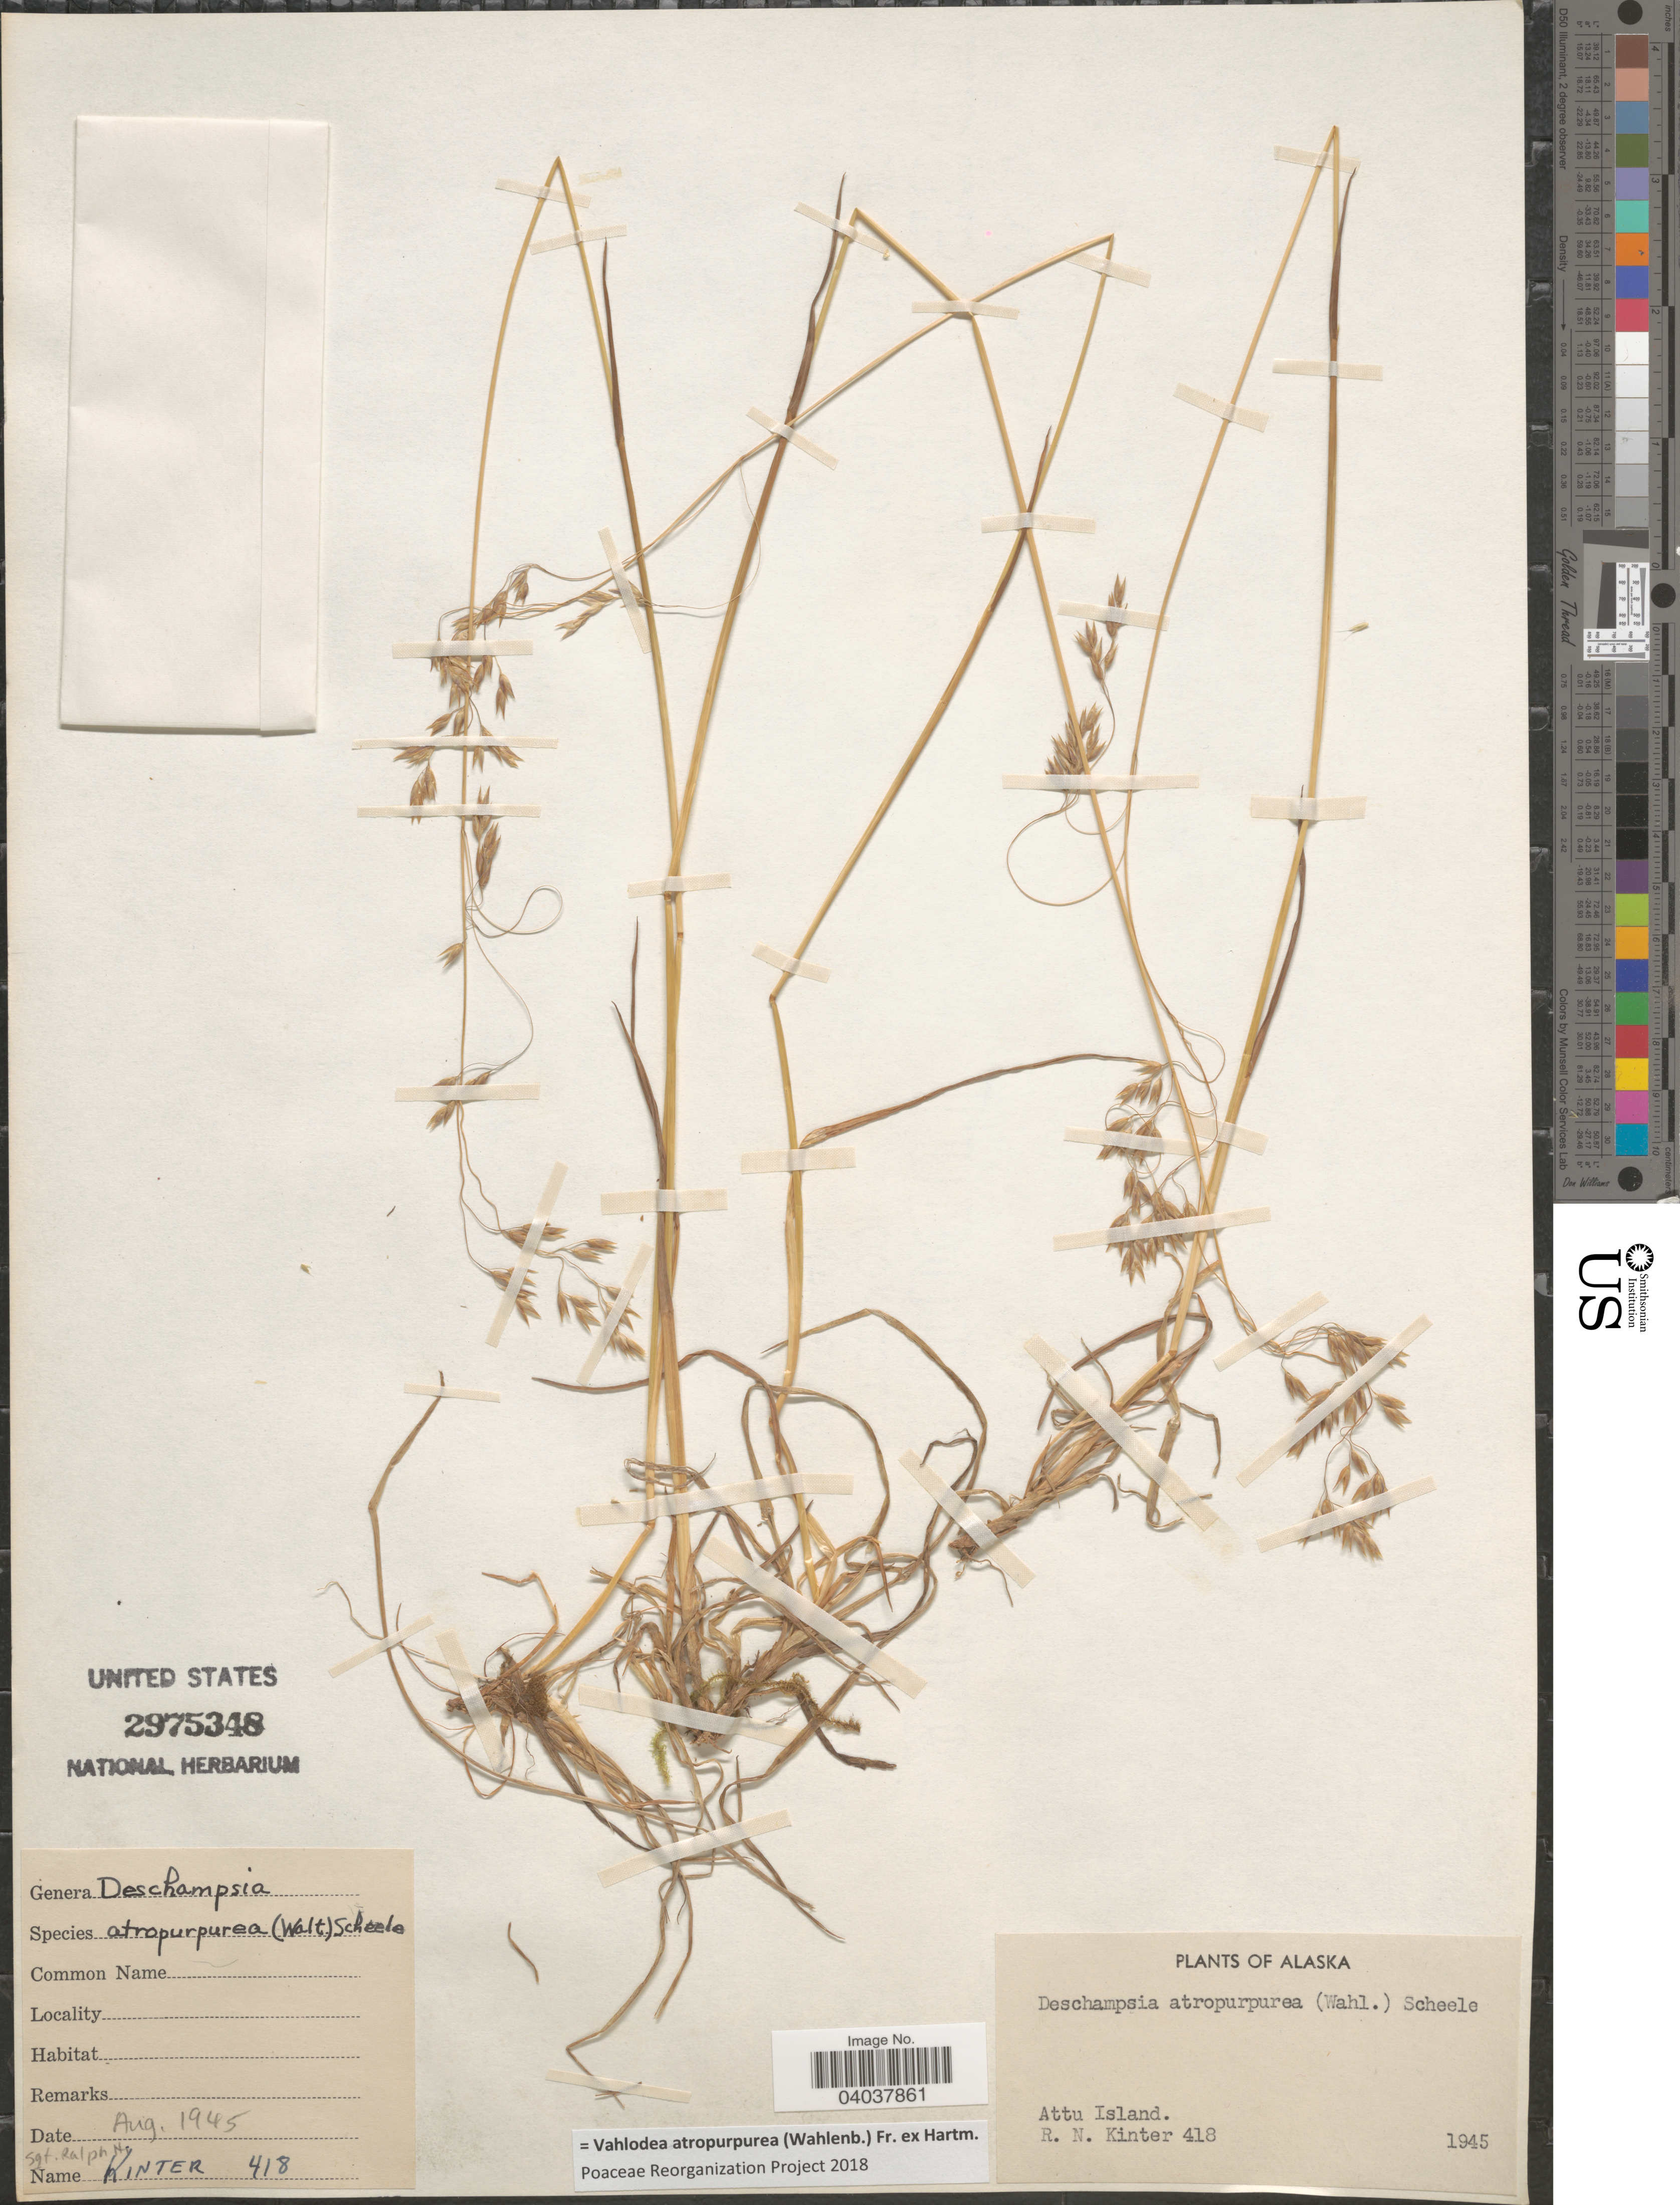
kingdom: Plantae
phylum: Tracheophyta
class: Liliopsida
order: Poales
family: Poaceae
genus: Vahlodea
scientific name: Vahlodea atropurpurea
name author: (Wahlenb.) Fr. ex Hartm.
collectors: R. Kinter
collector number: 418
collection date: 1945-08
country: United States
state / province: Alaska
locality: Attu Island.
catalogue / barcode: US 2975348